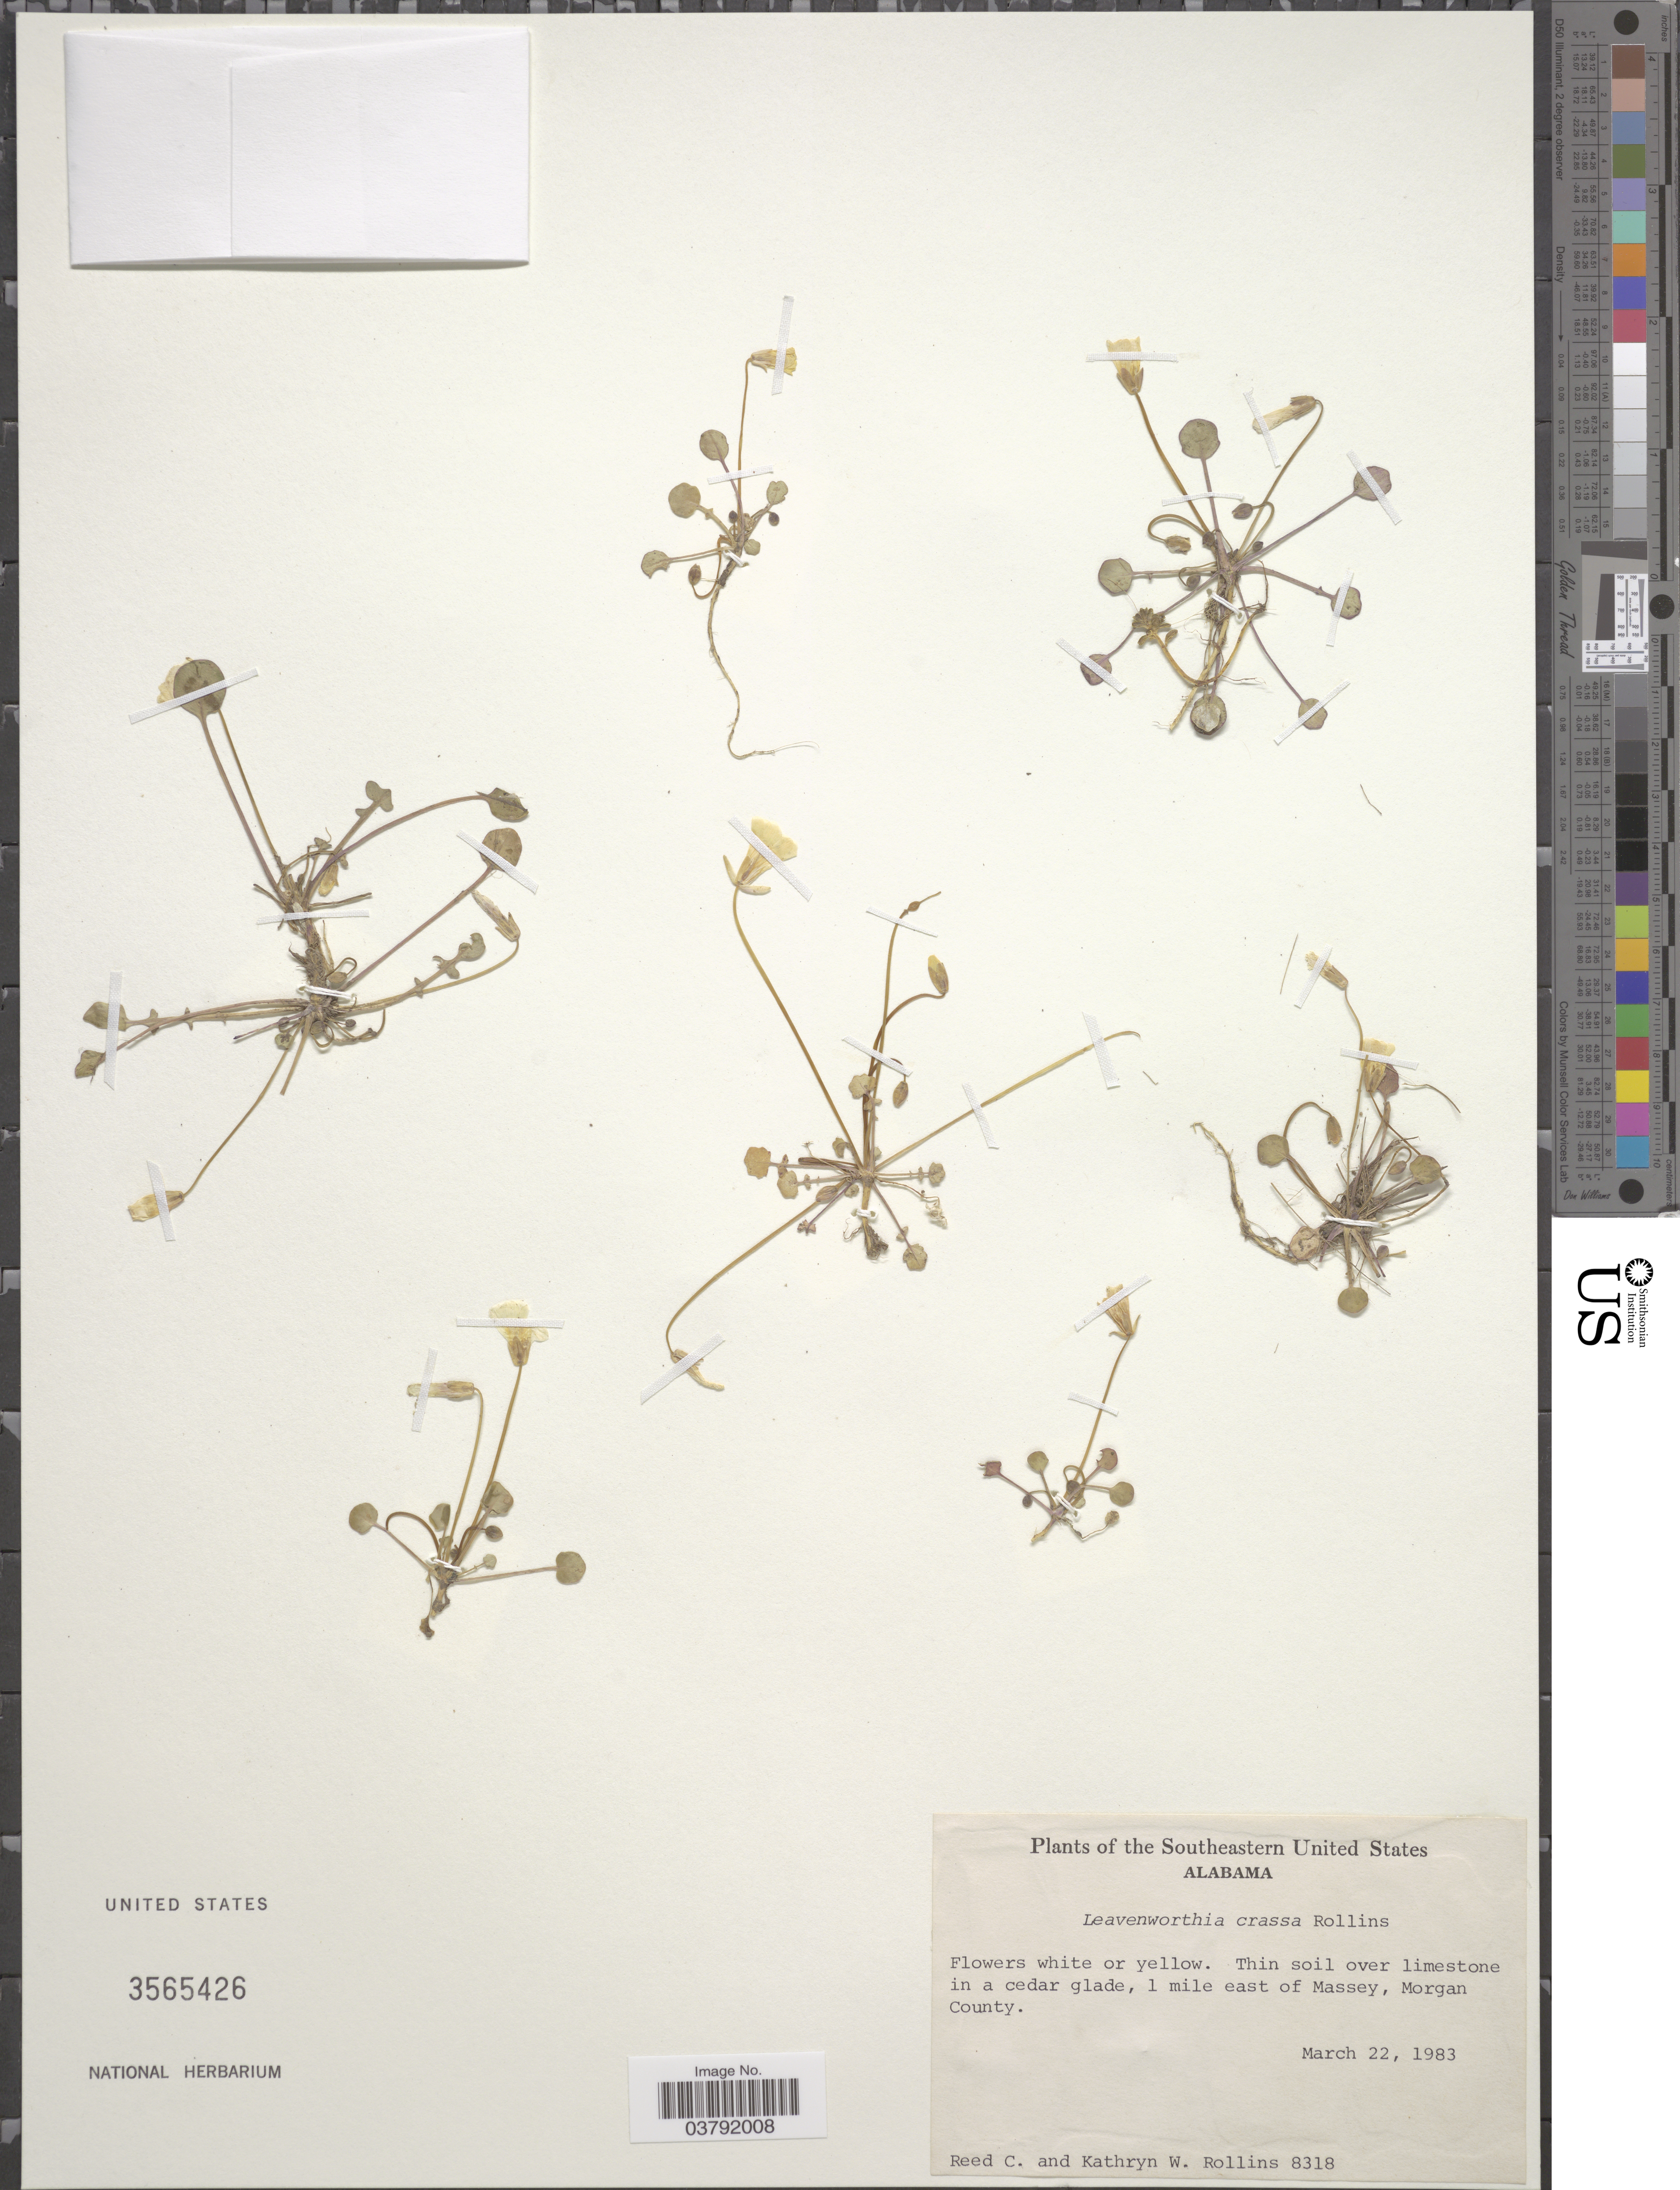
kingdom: Plantae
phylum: Tracheophyta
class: Magnoliopsida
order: Brassicales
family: Brassicaceae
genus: Leavenworthia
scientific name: Leavenworthia crassa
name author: Rollins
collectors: R. C. Rollins & K. W. Rollins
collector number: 8318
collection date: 1983-03-22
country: United States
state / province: Alabama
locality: Southeastern United States. 1 mile east of Massey, Morgan County.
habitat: thin soil over limestone in a cedar glade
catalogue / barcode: US 3565426